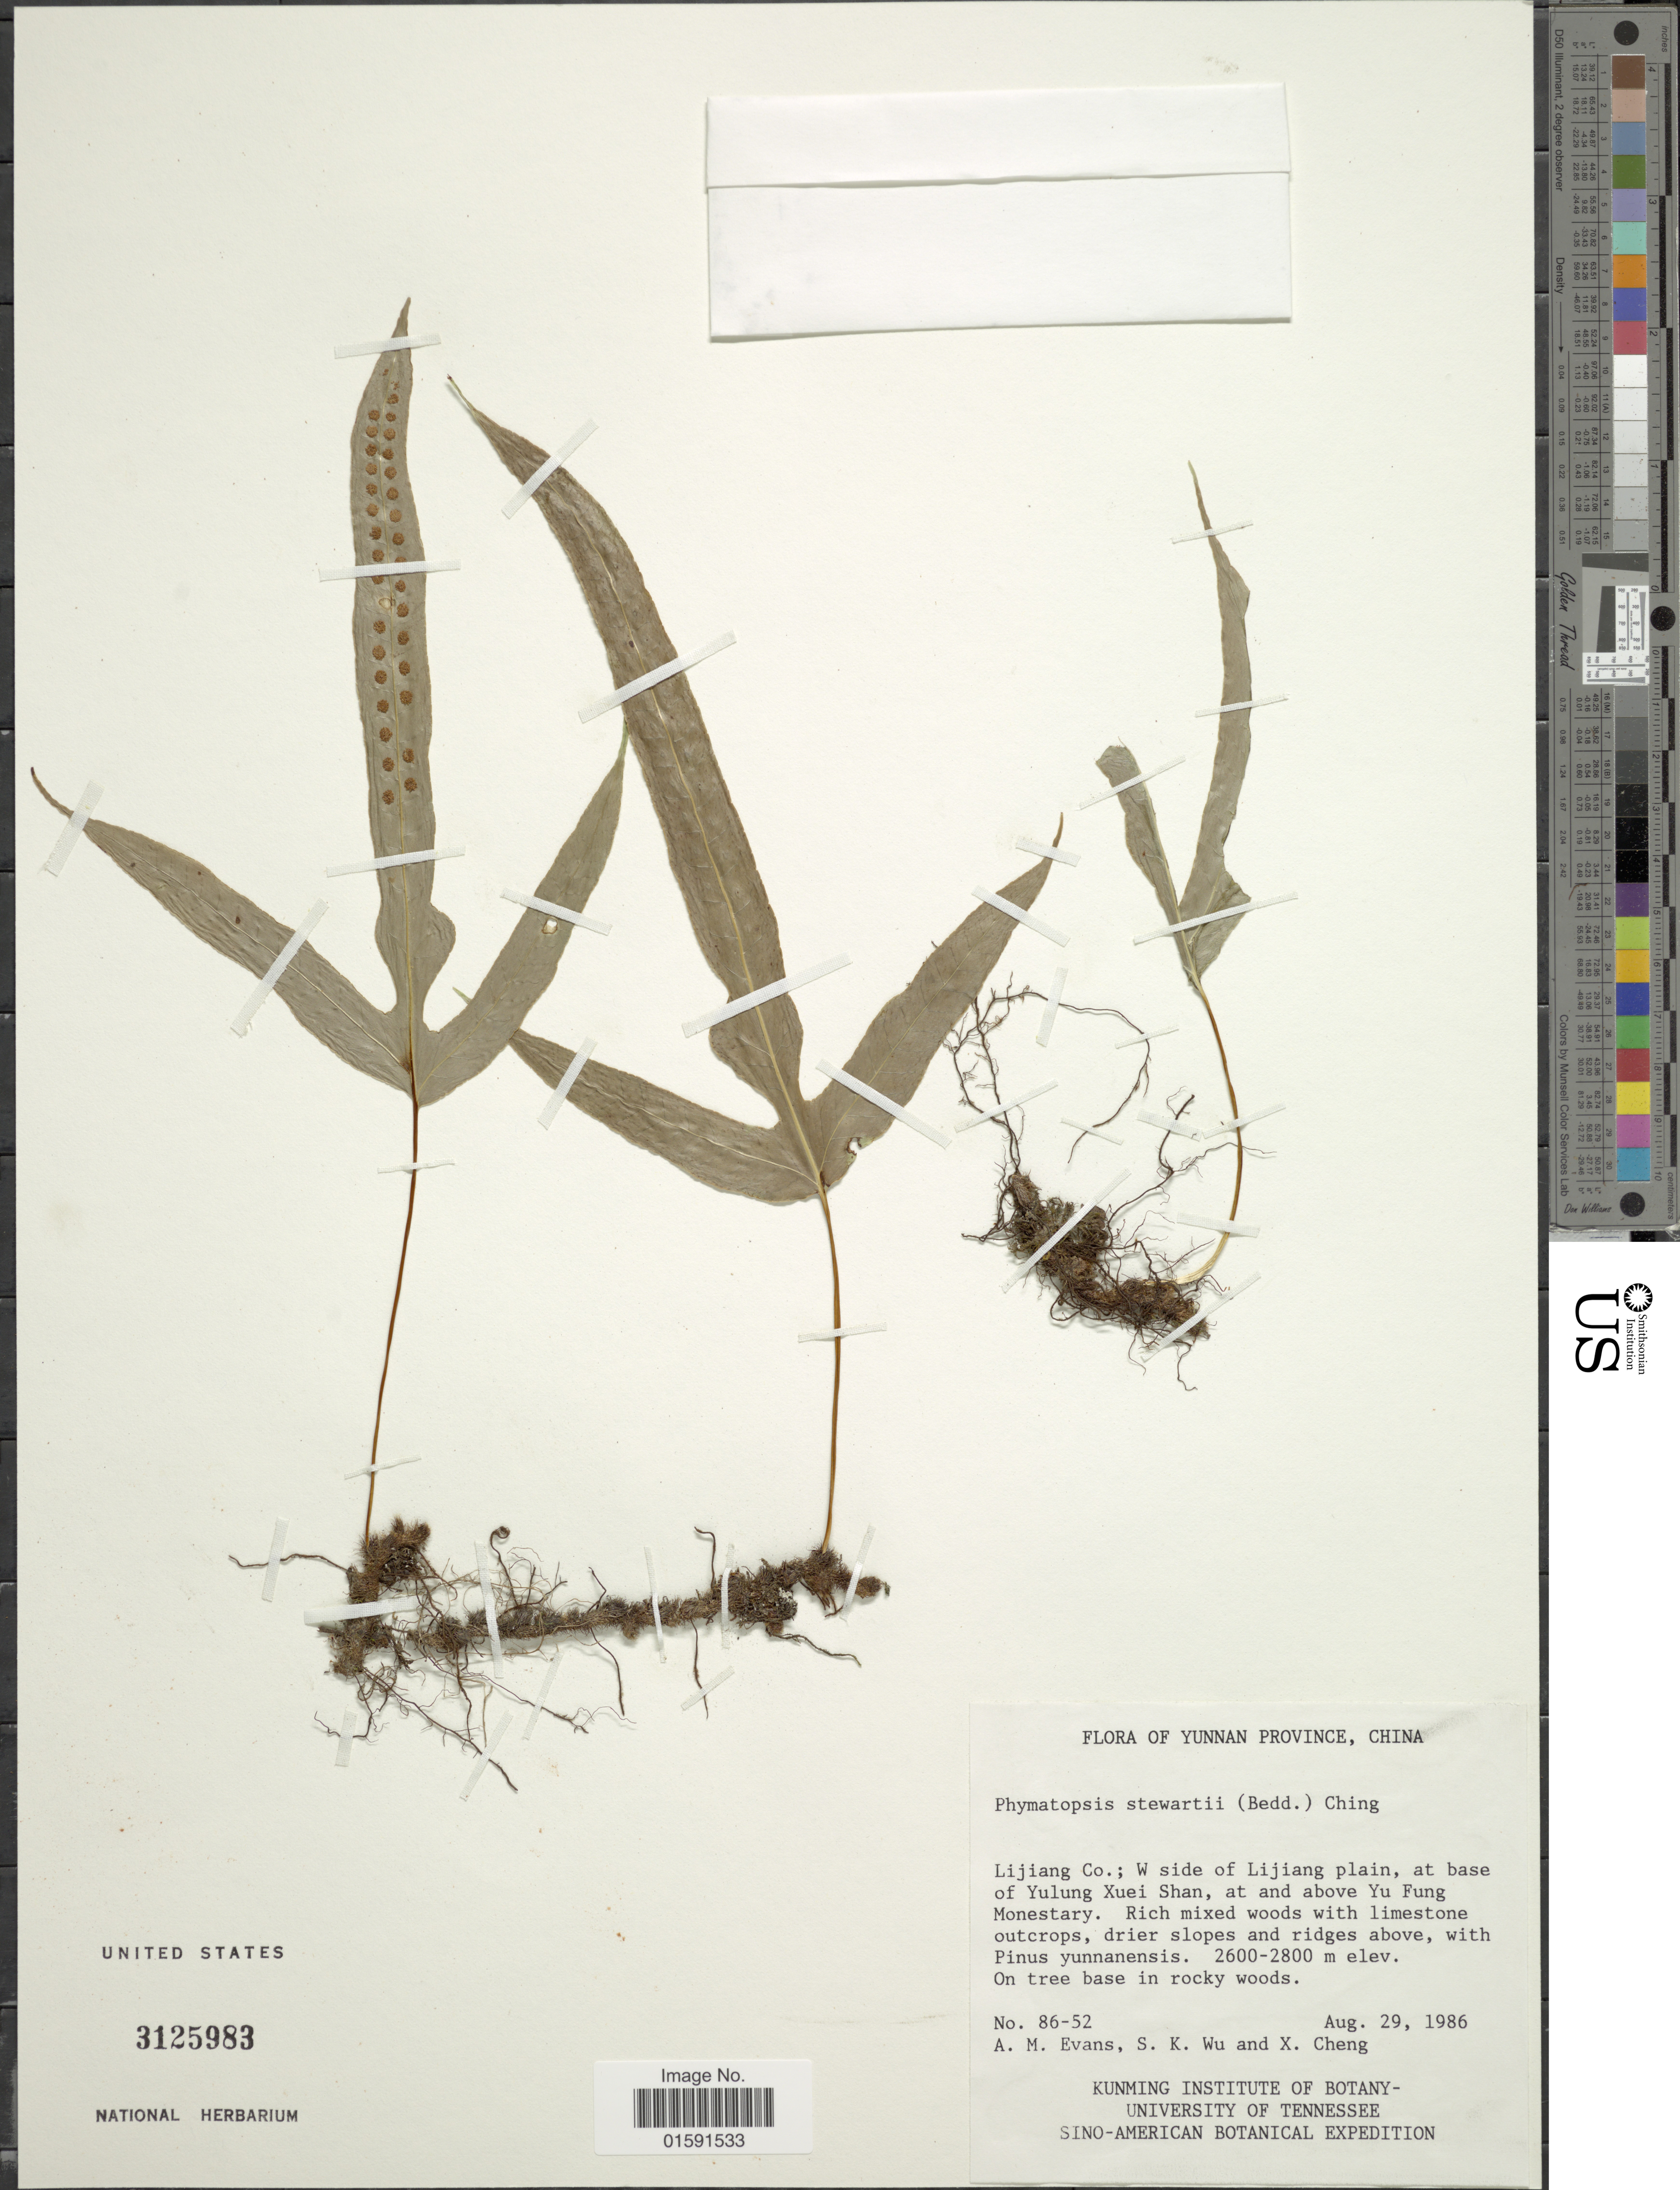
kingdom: Plantae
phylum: Tracheophyta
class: Polypodiopsida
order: Polypodiales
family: Polypodiaceae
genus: Selliguea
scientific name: Selliguea stewartii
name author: (Bedd.) S. L. Yu et al.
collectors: A. M. Evans, S. K. Wu & X. Cheng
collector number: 86-52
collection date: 1986-08-29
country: China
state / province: Yunnan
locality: Lijiang Co.: W side of Lijiang plain, at base of Yulung Xuei Shan, at and above Yu Fung Monestary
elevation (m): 2600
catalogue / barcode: US 3125983